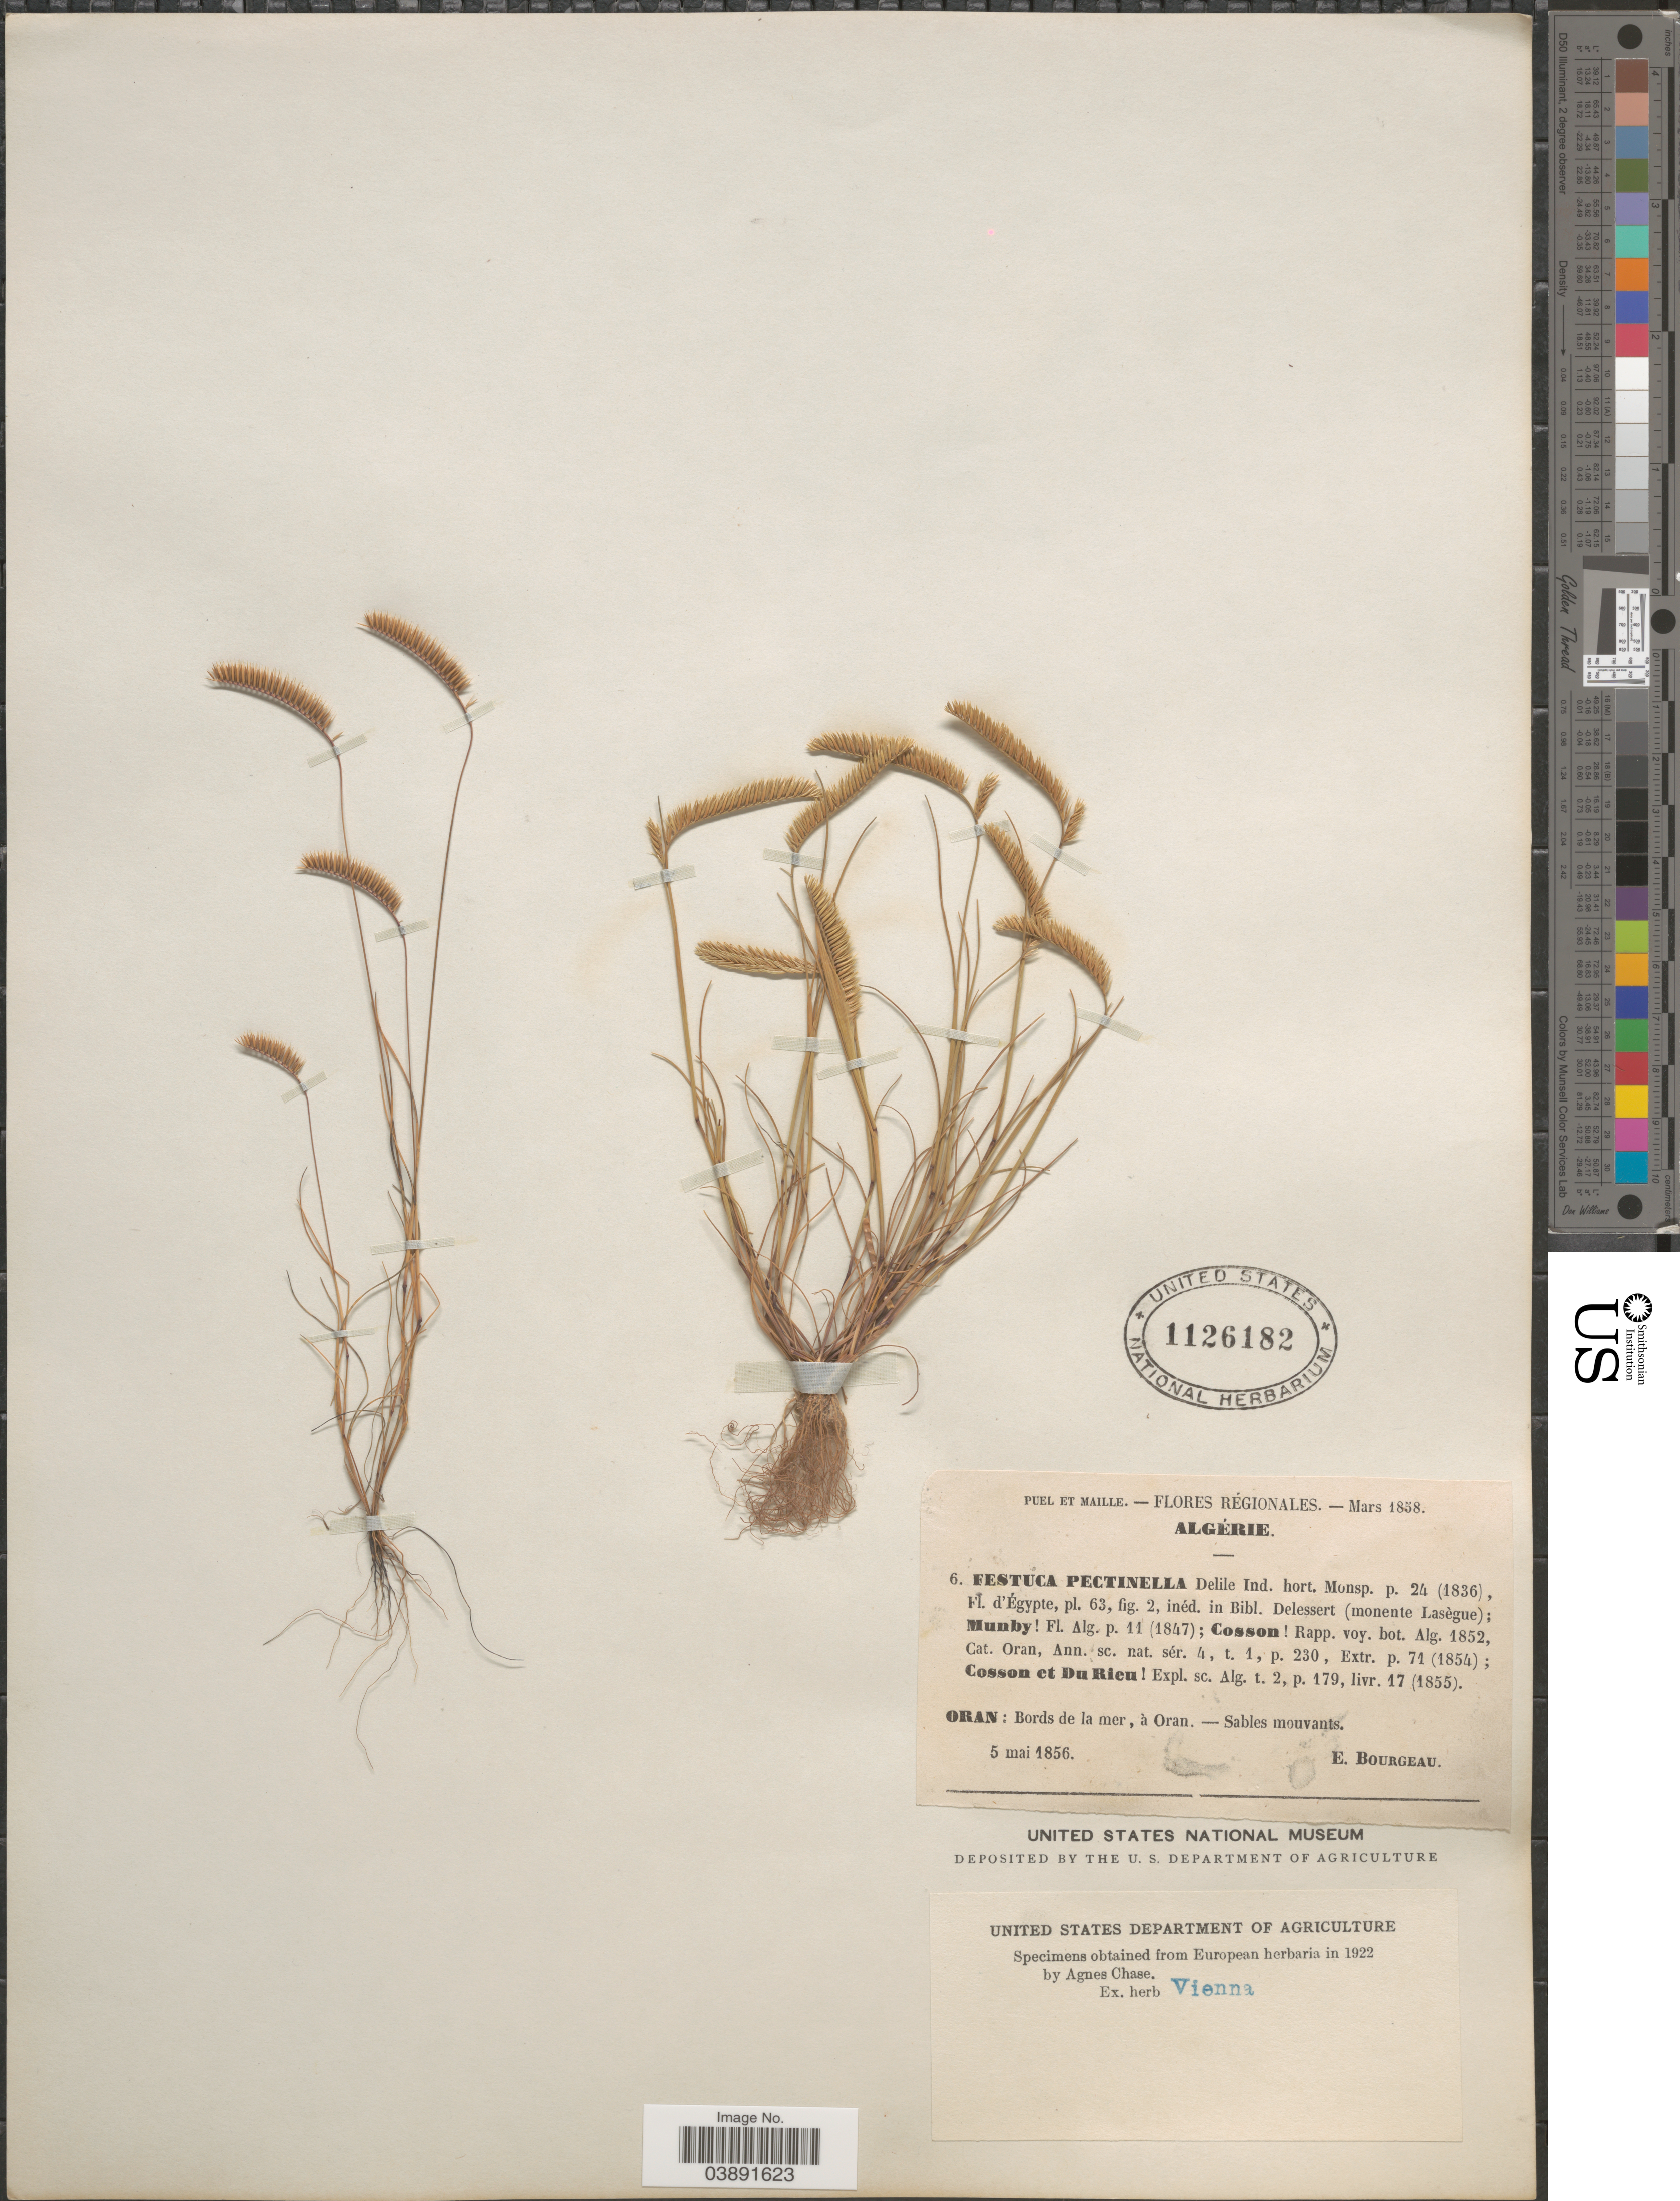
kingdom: Plantae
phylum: Tracheophyta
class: Liliopsida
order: Poales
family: Poaceae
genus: Festuca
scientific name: Festuca pectinella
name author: Delile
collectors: E. Bourgeau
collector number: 6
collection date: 1856-05-05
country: Algeria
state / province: Oran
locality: Régionales. Bords de la mer. Sables mouvants.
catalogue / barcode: US 1126182